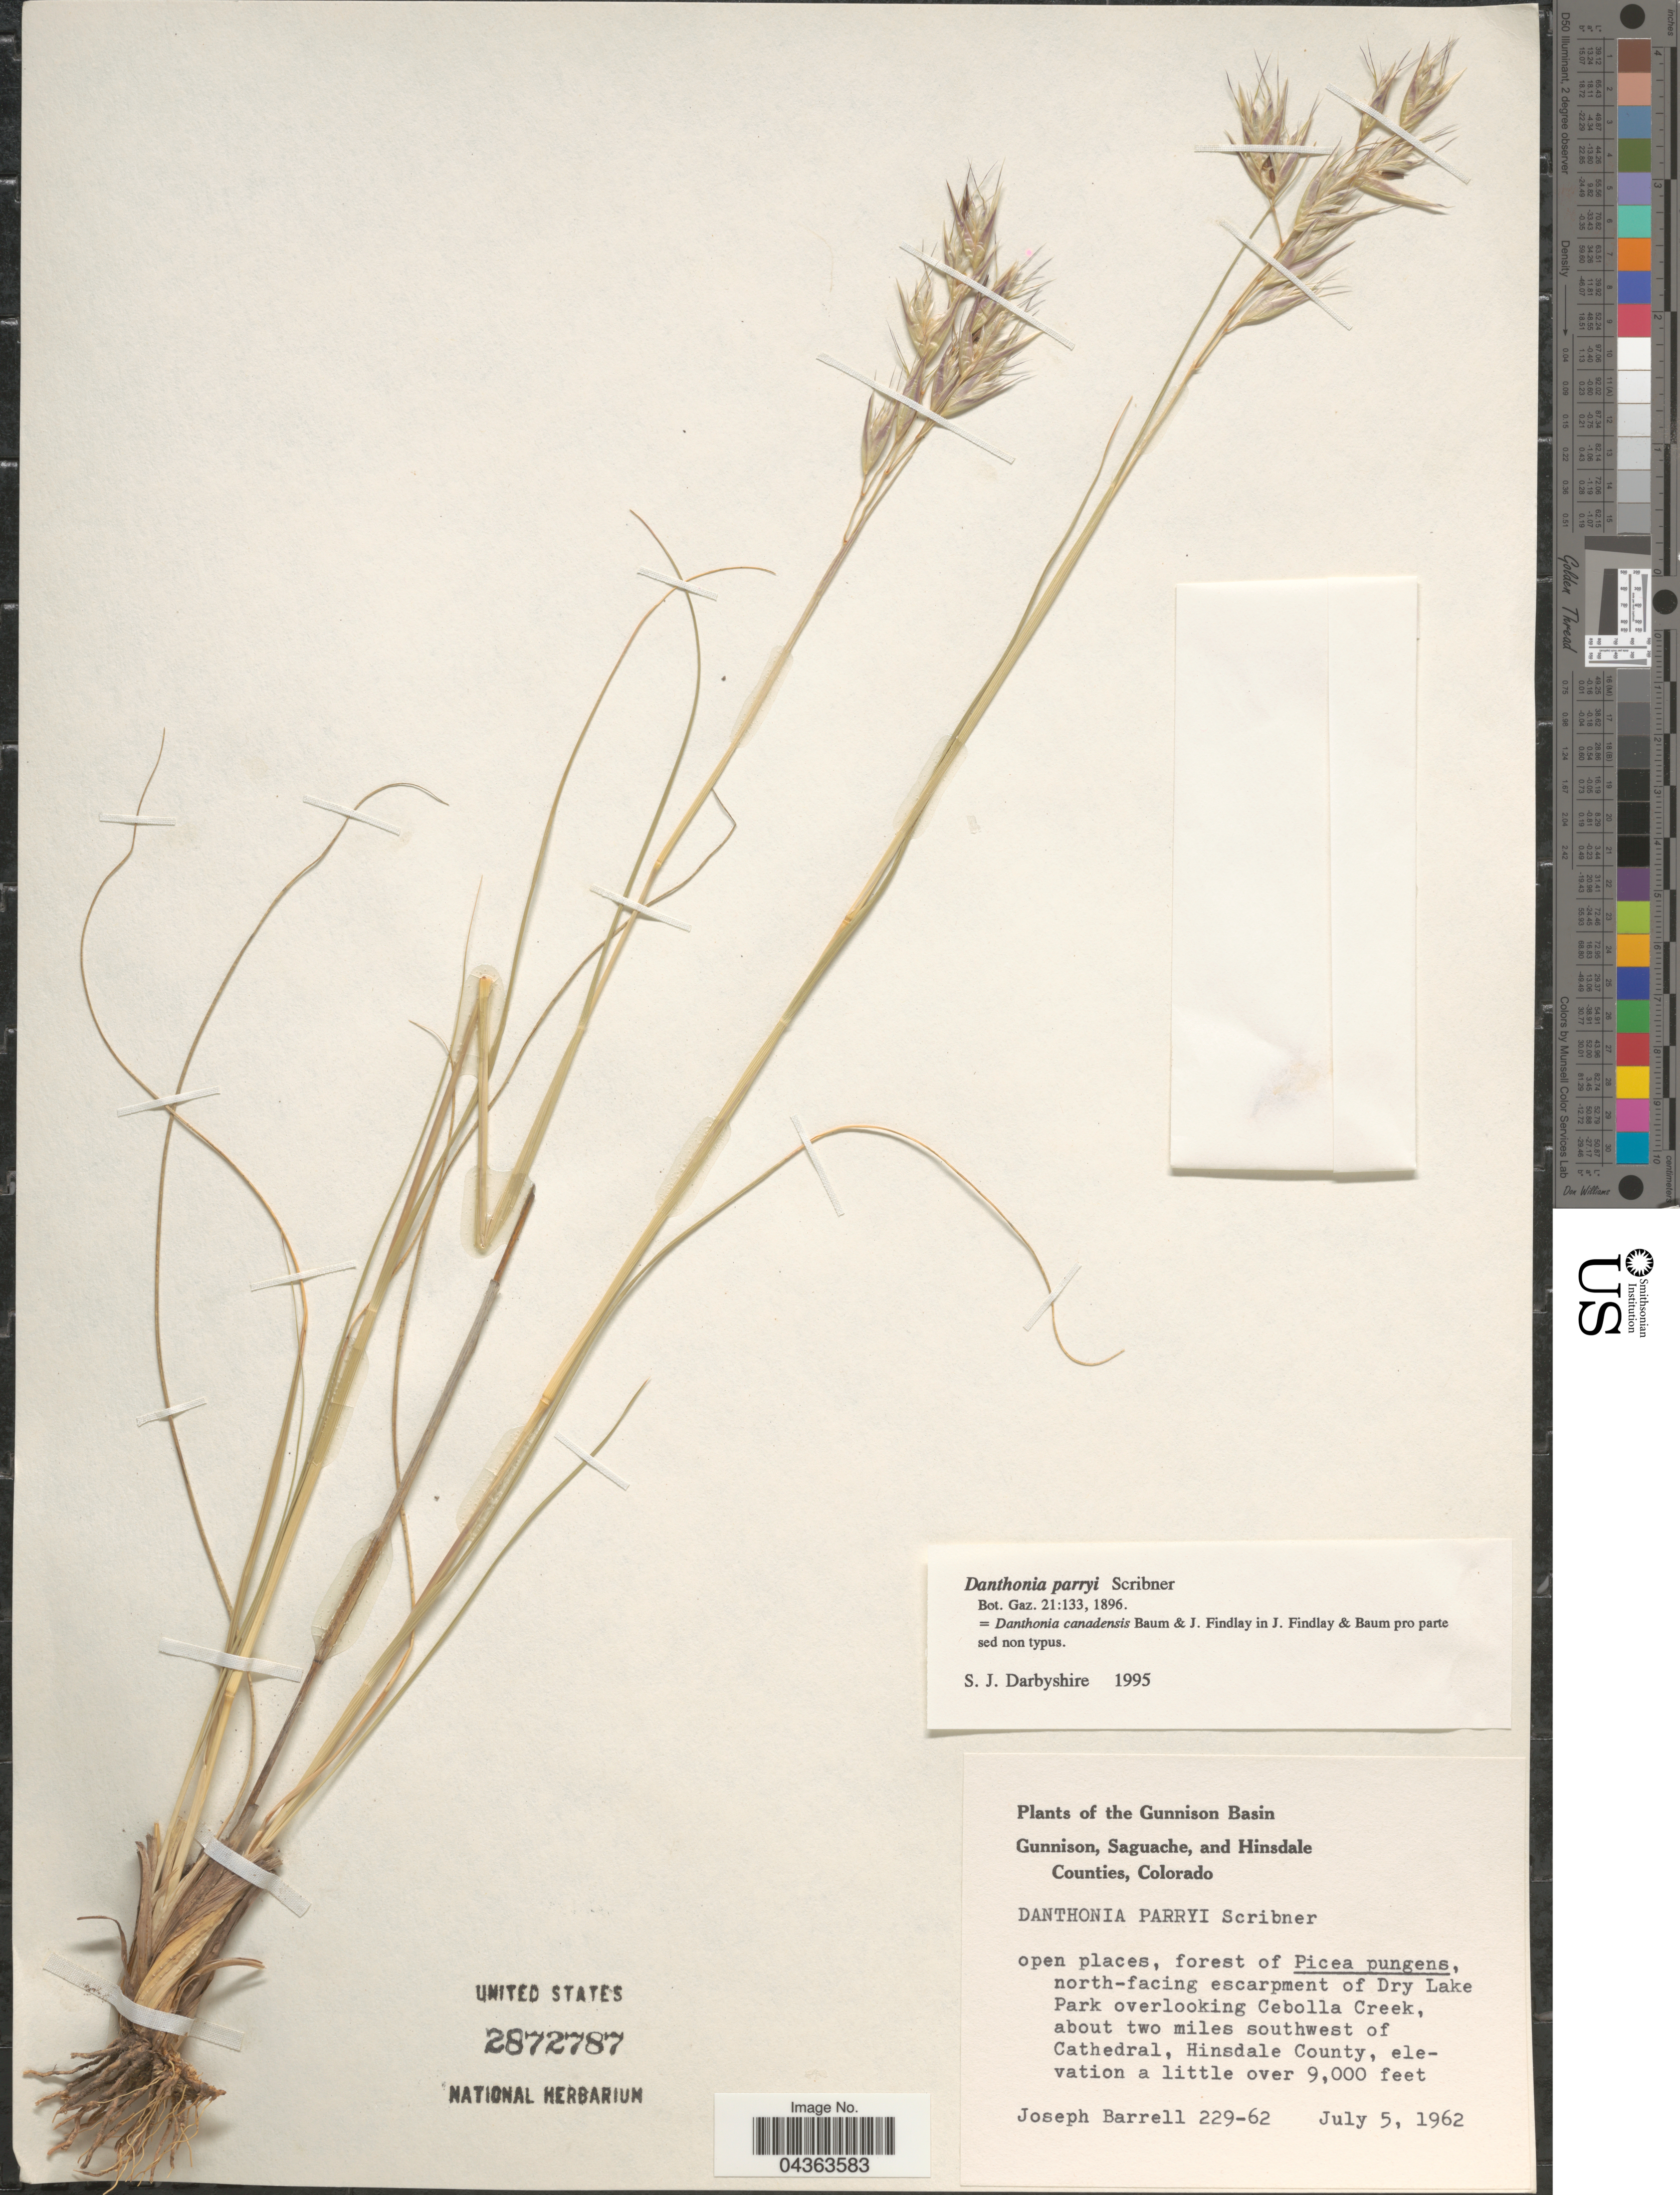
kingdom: Plantae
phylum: Tracheophyta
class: Liliopsida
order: Poales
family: Poaceae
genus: Danthonia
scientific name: Danthonia parryi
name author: Scribn.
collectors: J. Barrell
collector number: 229-62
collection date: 1962-07-05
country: United States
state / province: Colorado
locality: Gunnison Basin. North-facing escarpment of Dry Lake Park overlooking Cebolla Creek, about two miles southwest of Cathedral, Hinsdale County.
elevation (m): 2743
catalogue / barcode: US 2872787